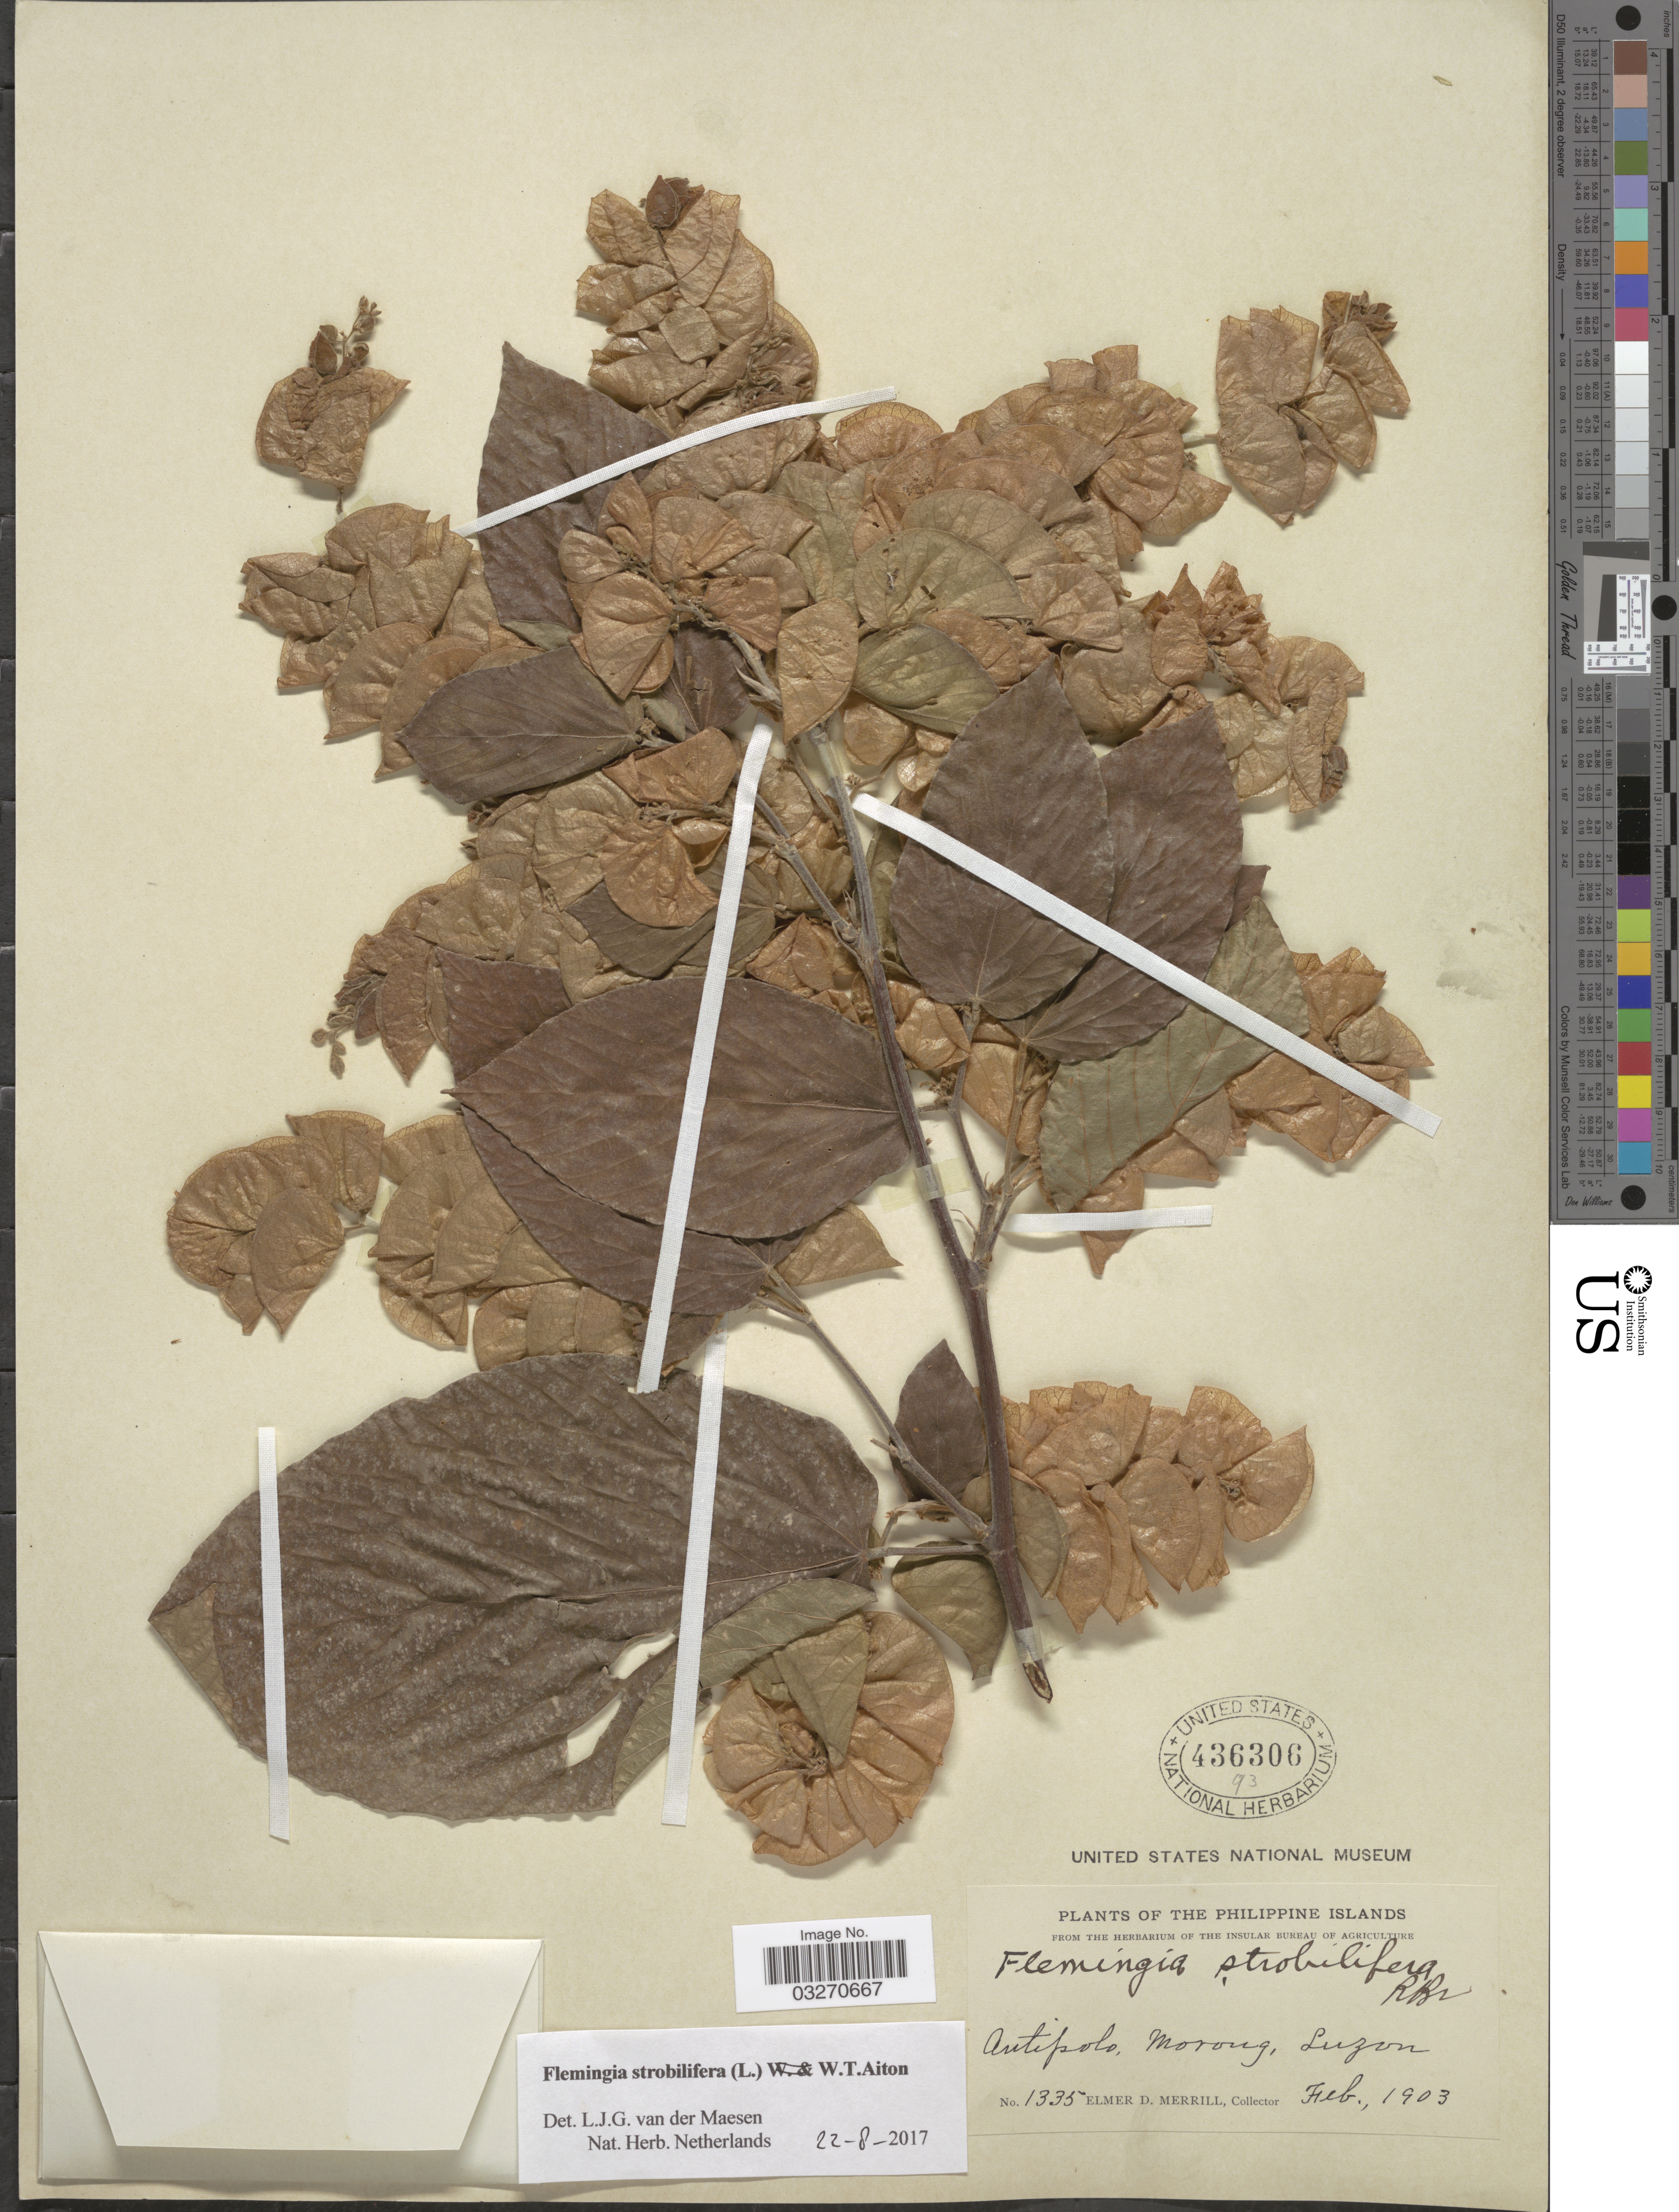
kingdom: Plantae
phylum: Tracheophyta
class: Magnoliopsida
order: Fabales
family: Fabaceae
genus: Flemingia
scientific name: Flemingia strobilifera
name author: (L.) W.T. Aiton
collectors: E. D. Merrill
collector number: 1335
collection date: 1903-02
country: Philippines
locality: Philippine Islands. Antipolo, Morong, Luzon.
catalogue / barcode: US 436306